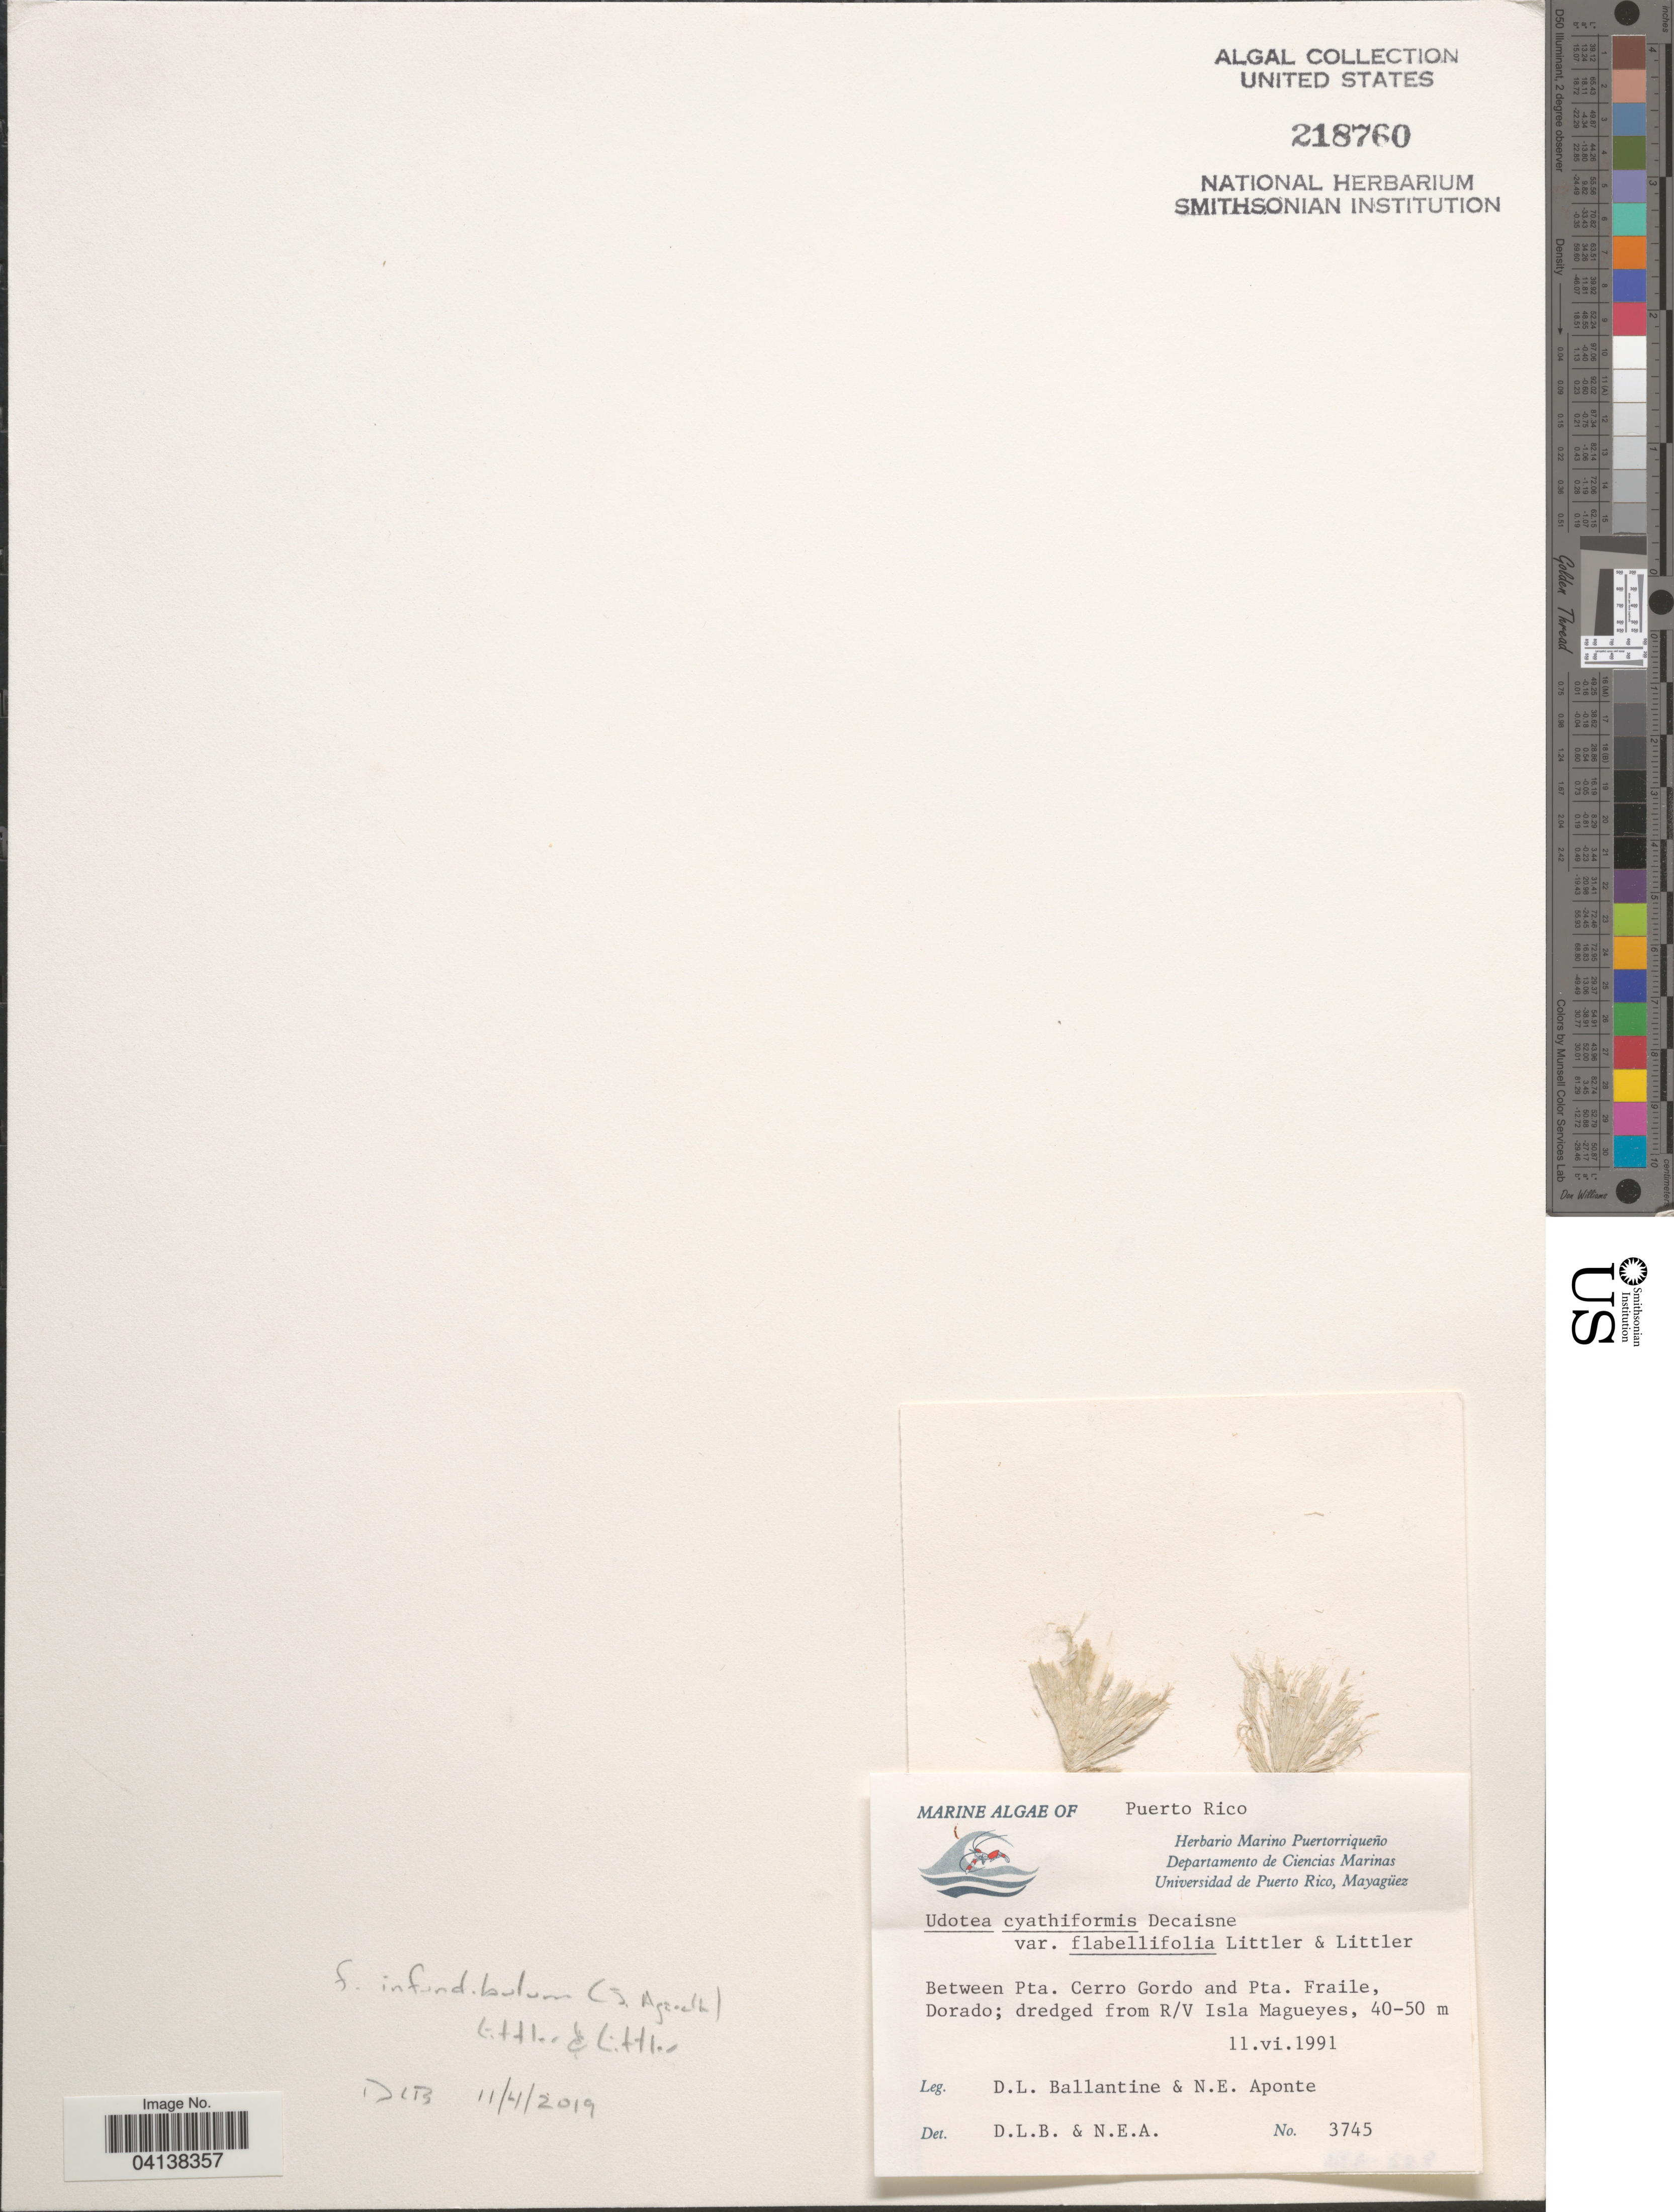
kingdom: Plantae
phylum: Chlorophyta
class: Ulvophyceae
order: Bryopsidales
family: Udoteaceae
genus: Udotea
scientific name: Udotea cyathiformis var. flabellifolia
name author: D.S. Littler & Littler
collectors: D.L. Ballantine & N. E. Aponte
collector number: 3745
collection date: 1991-06-11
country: Puerto Rico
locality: Between Pta. Cerro Gordo and Pta. Fraile, Dorado; dredged from R/V Isla Magueyes.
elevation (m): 40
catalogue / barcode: US 218760